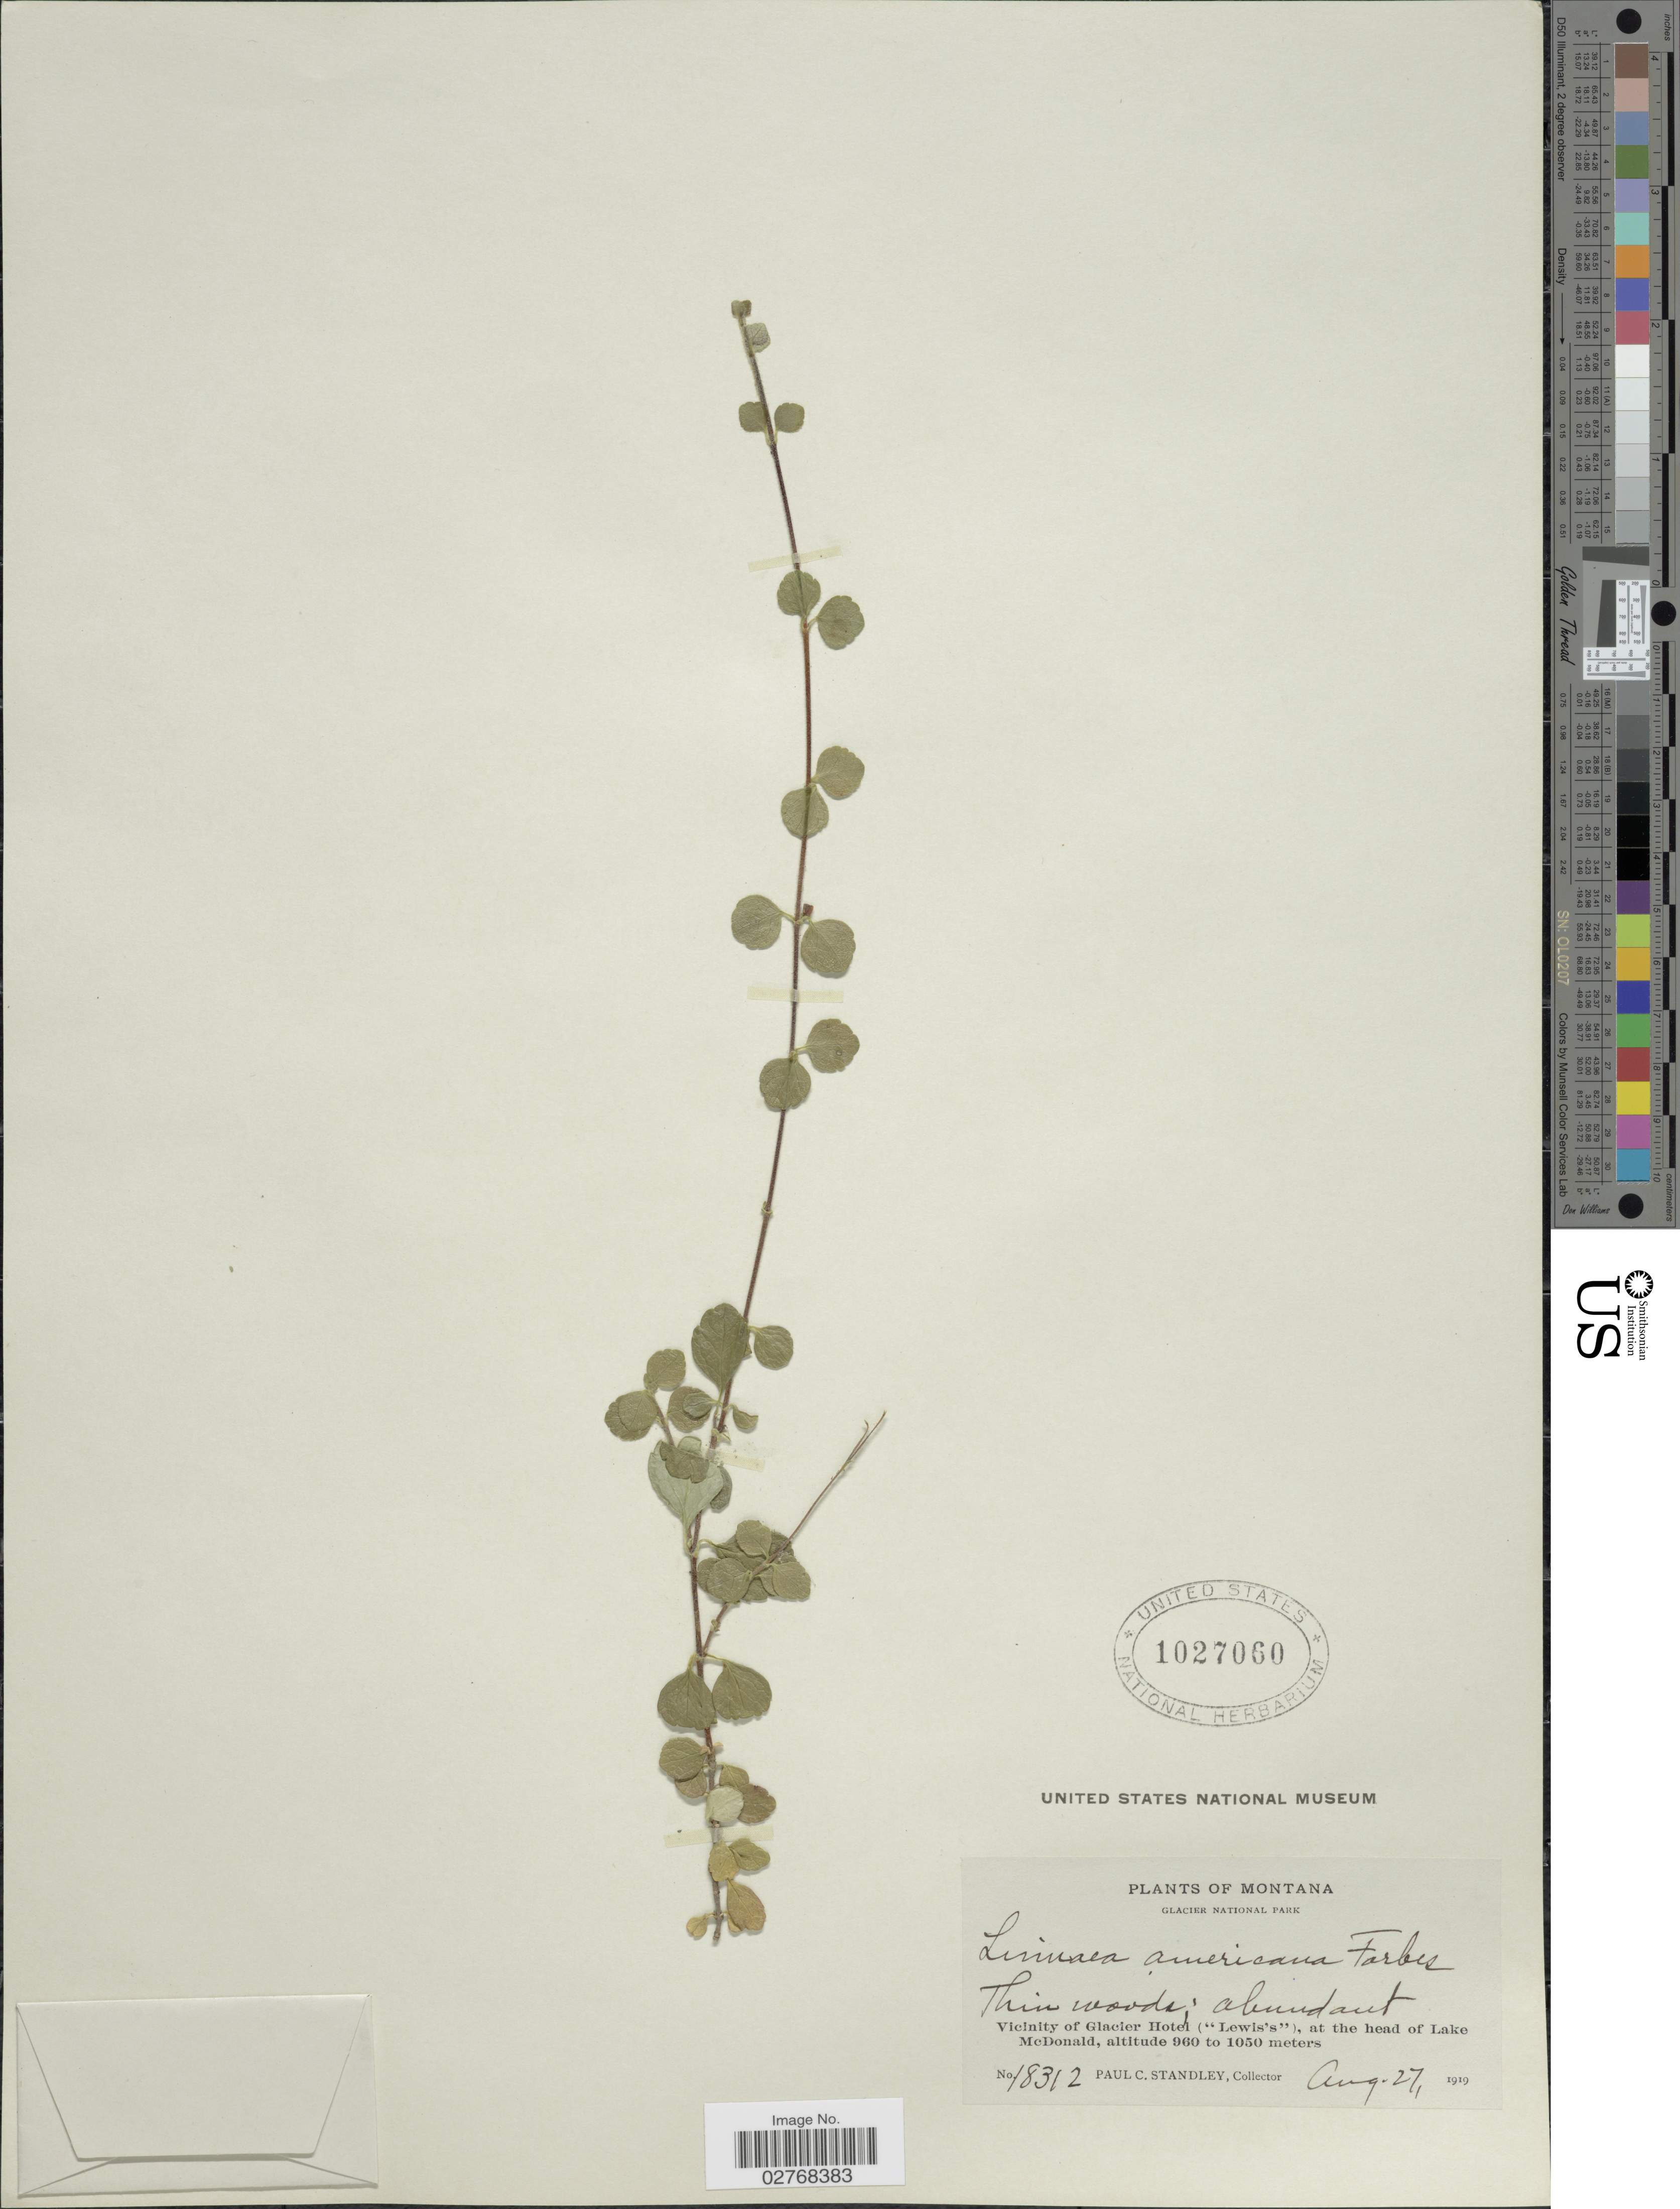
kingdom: Plantae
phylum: Tracheophyta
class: Magnoliopsida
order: Dipsacales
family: Caprifoliaceae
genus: Linnaea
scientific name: Linnaea borealis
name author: L.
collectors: P. C. Standley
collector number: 18312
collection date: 1919-08-27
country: United States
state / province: Montana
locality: Glacier National Park. Vicinity of Glacier Hotel ("Lewis's"), at the head of Lake McDonald.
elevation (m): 960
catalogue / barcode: US 1027060